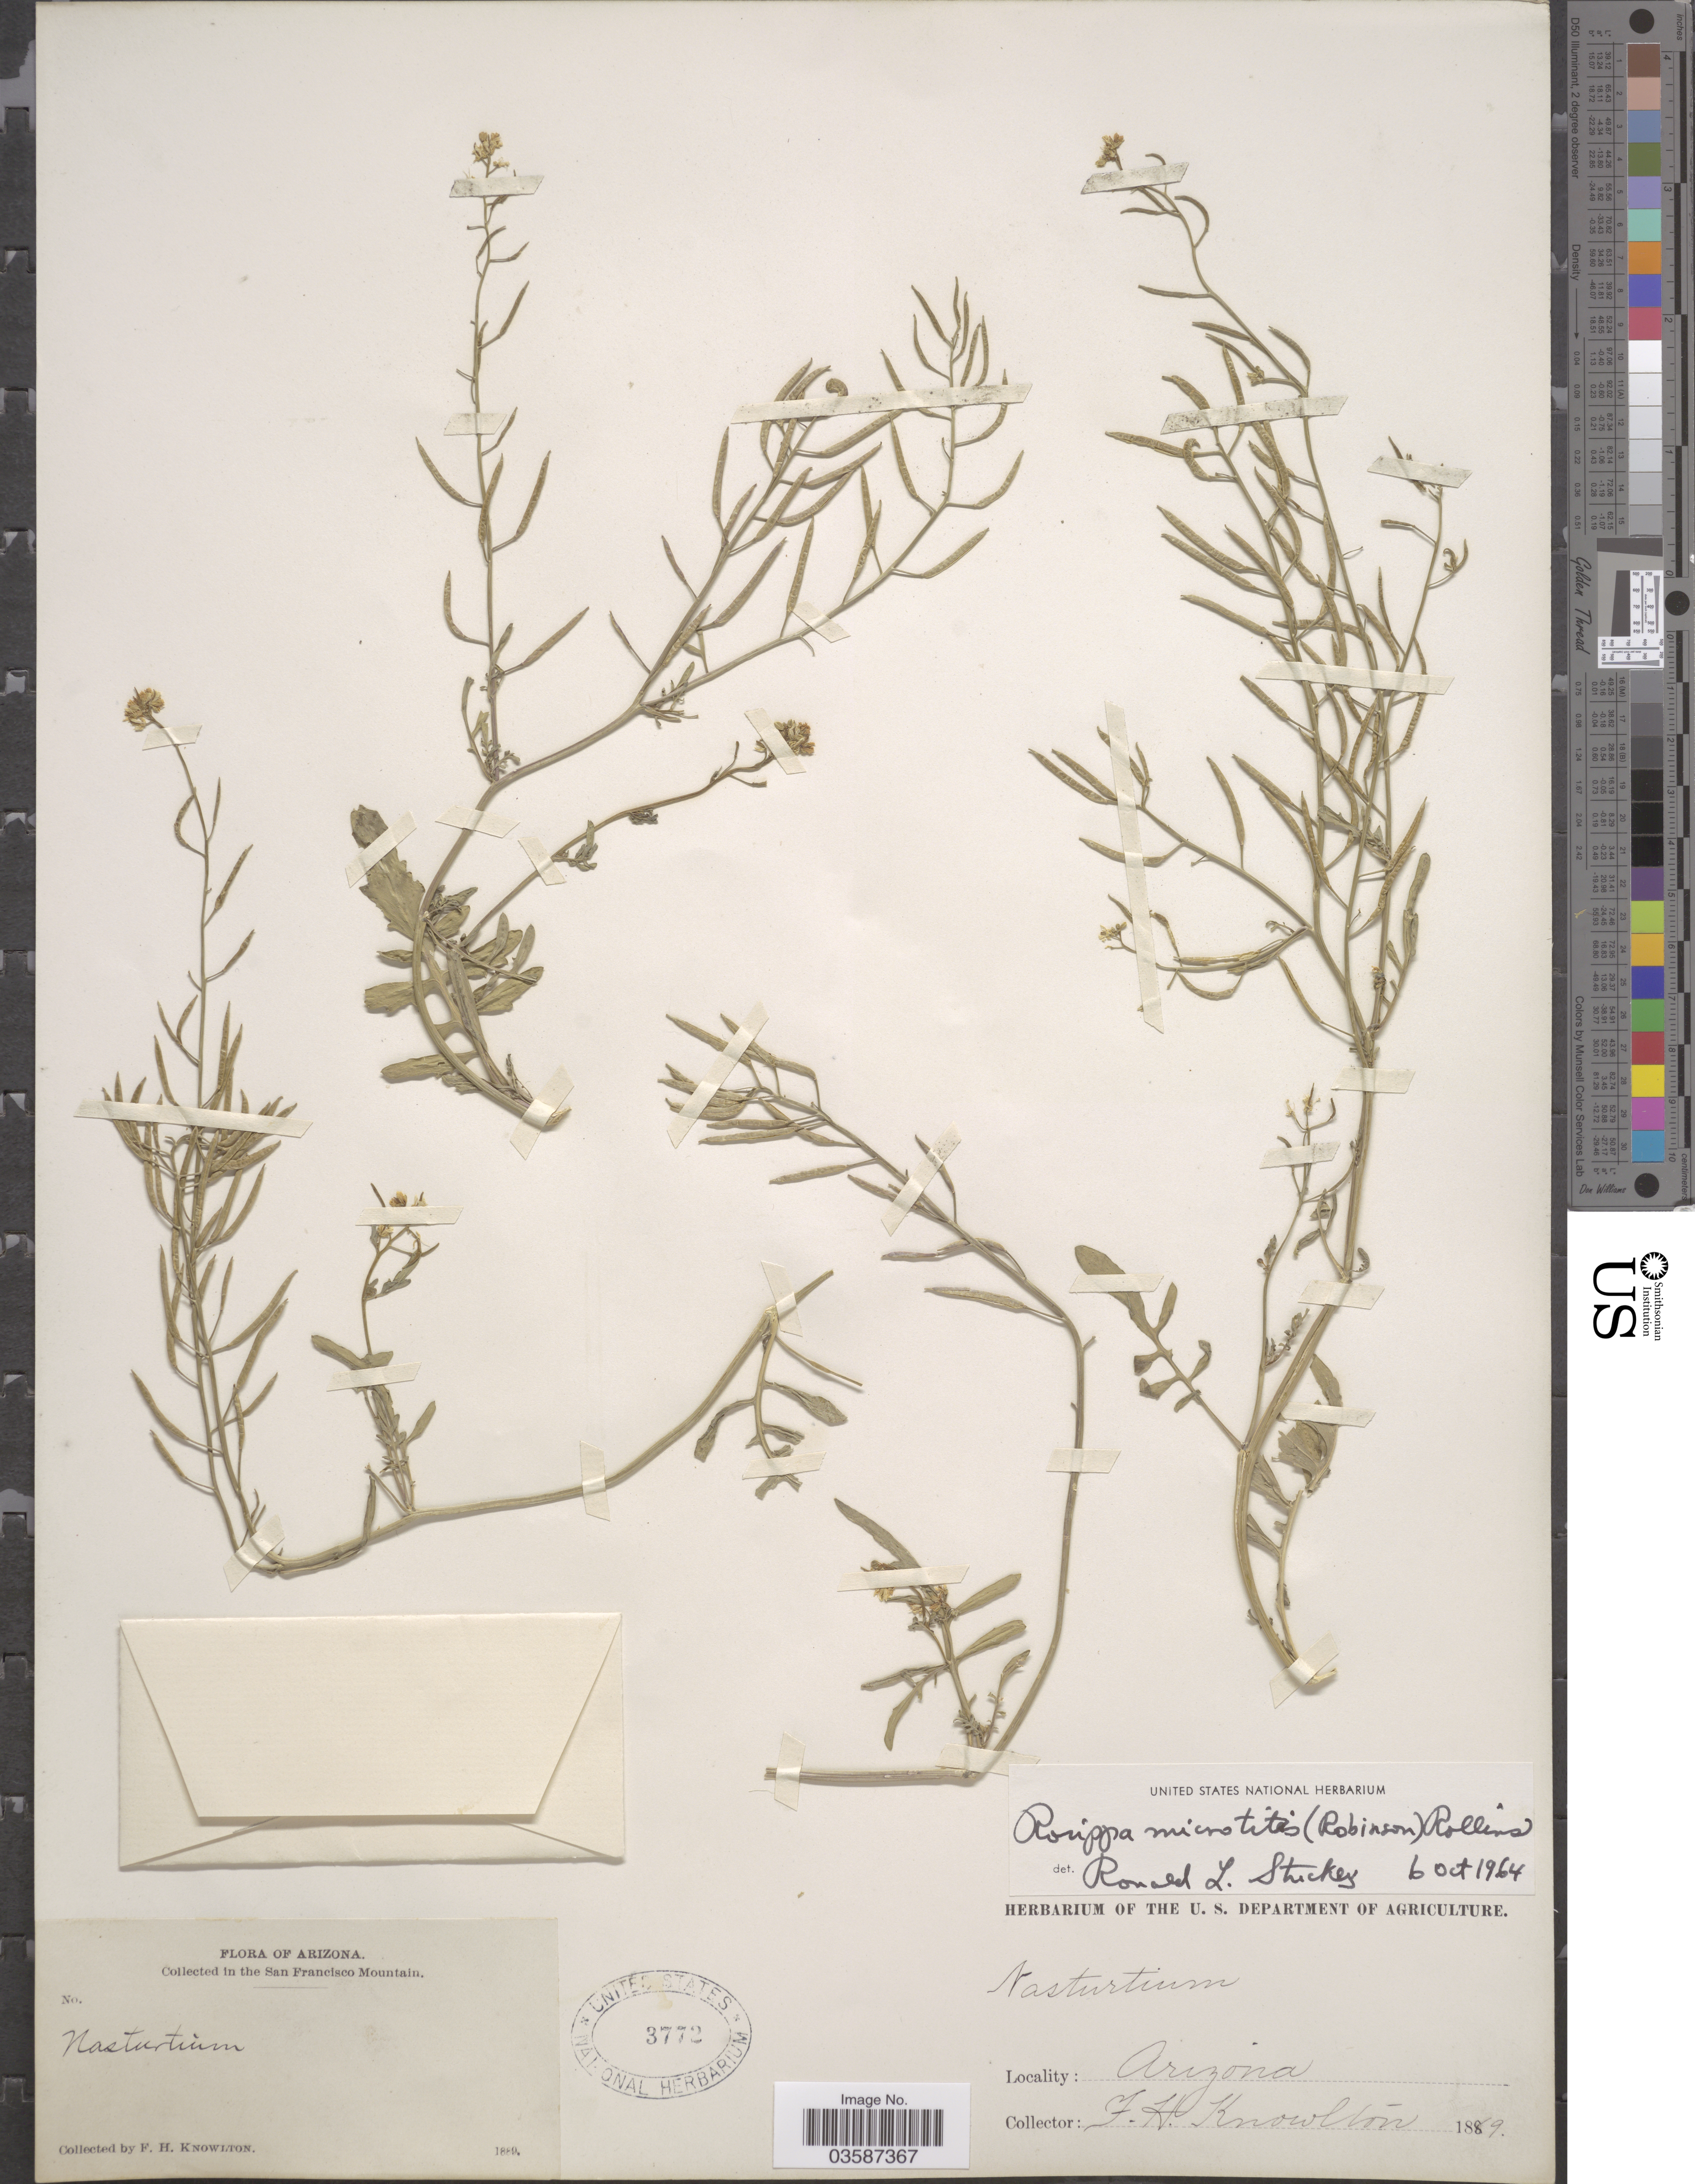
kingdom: Plantae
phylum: Tracheophyta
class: Magnoliopsida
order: Brassicales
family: Brassicaceae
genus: Rorippa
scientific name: Rorippa microtitis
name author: (B.L. Rob.) Rollins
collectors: F. H. Knowlton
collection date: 1889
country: United States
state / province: Arizona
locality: In the San Francisco Mountain.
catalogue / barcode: US 3772